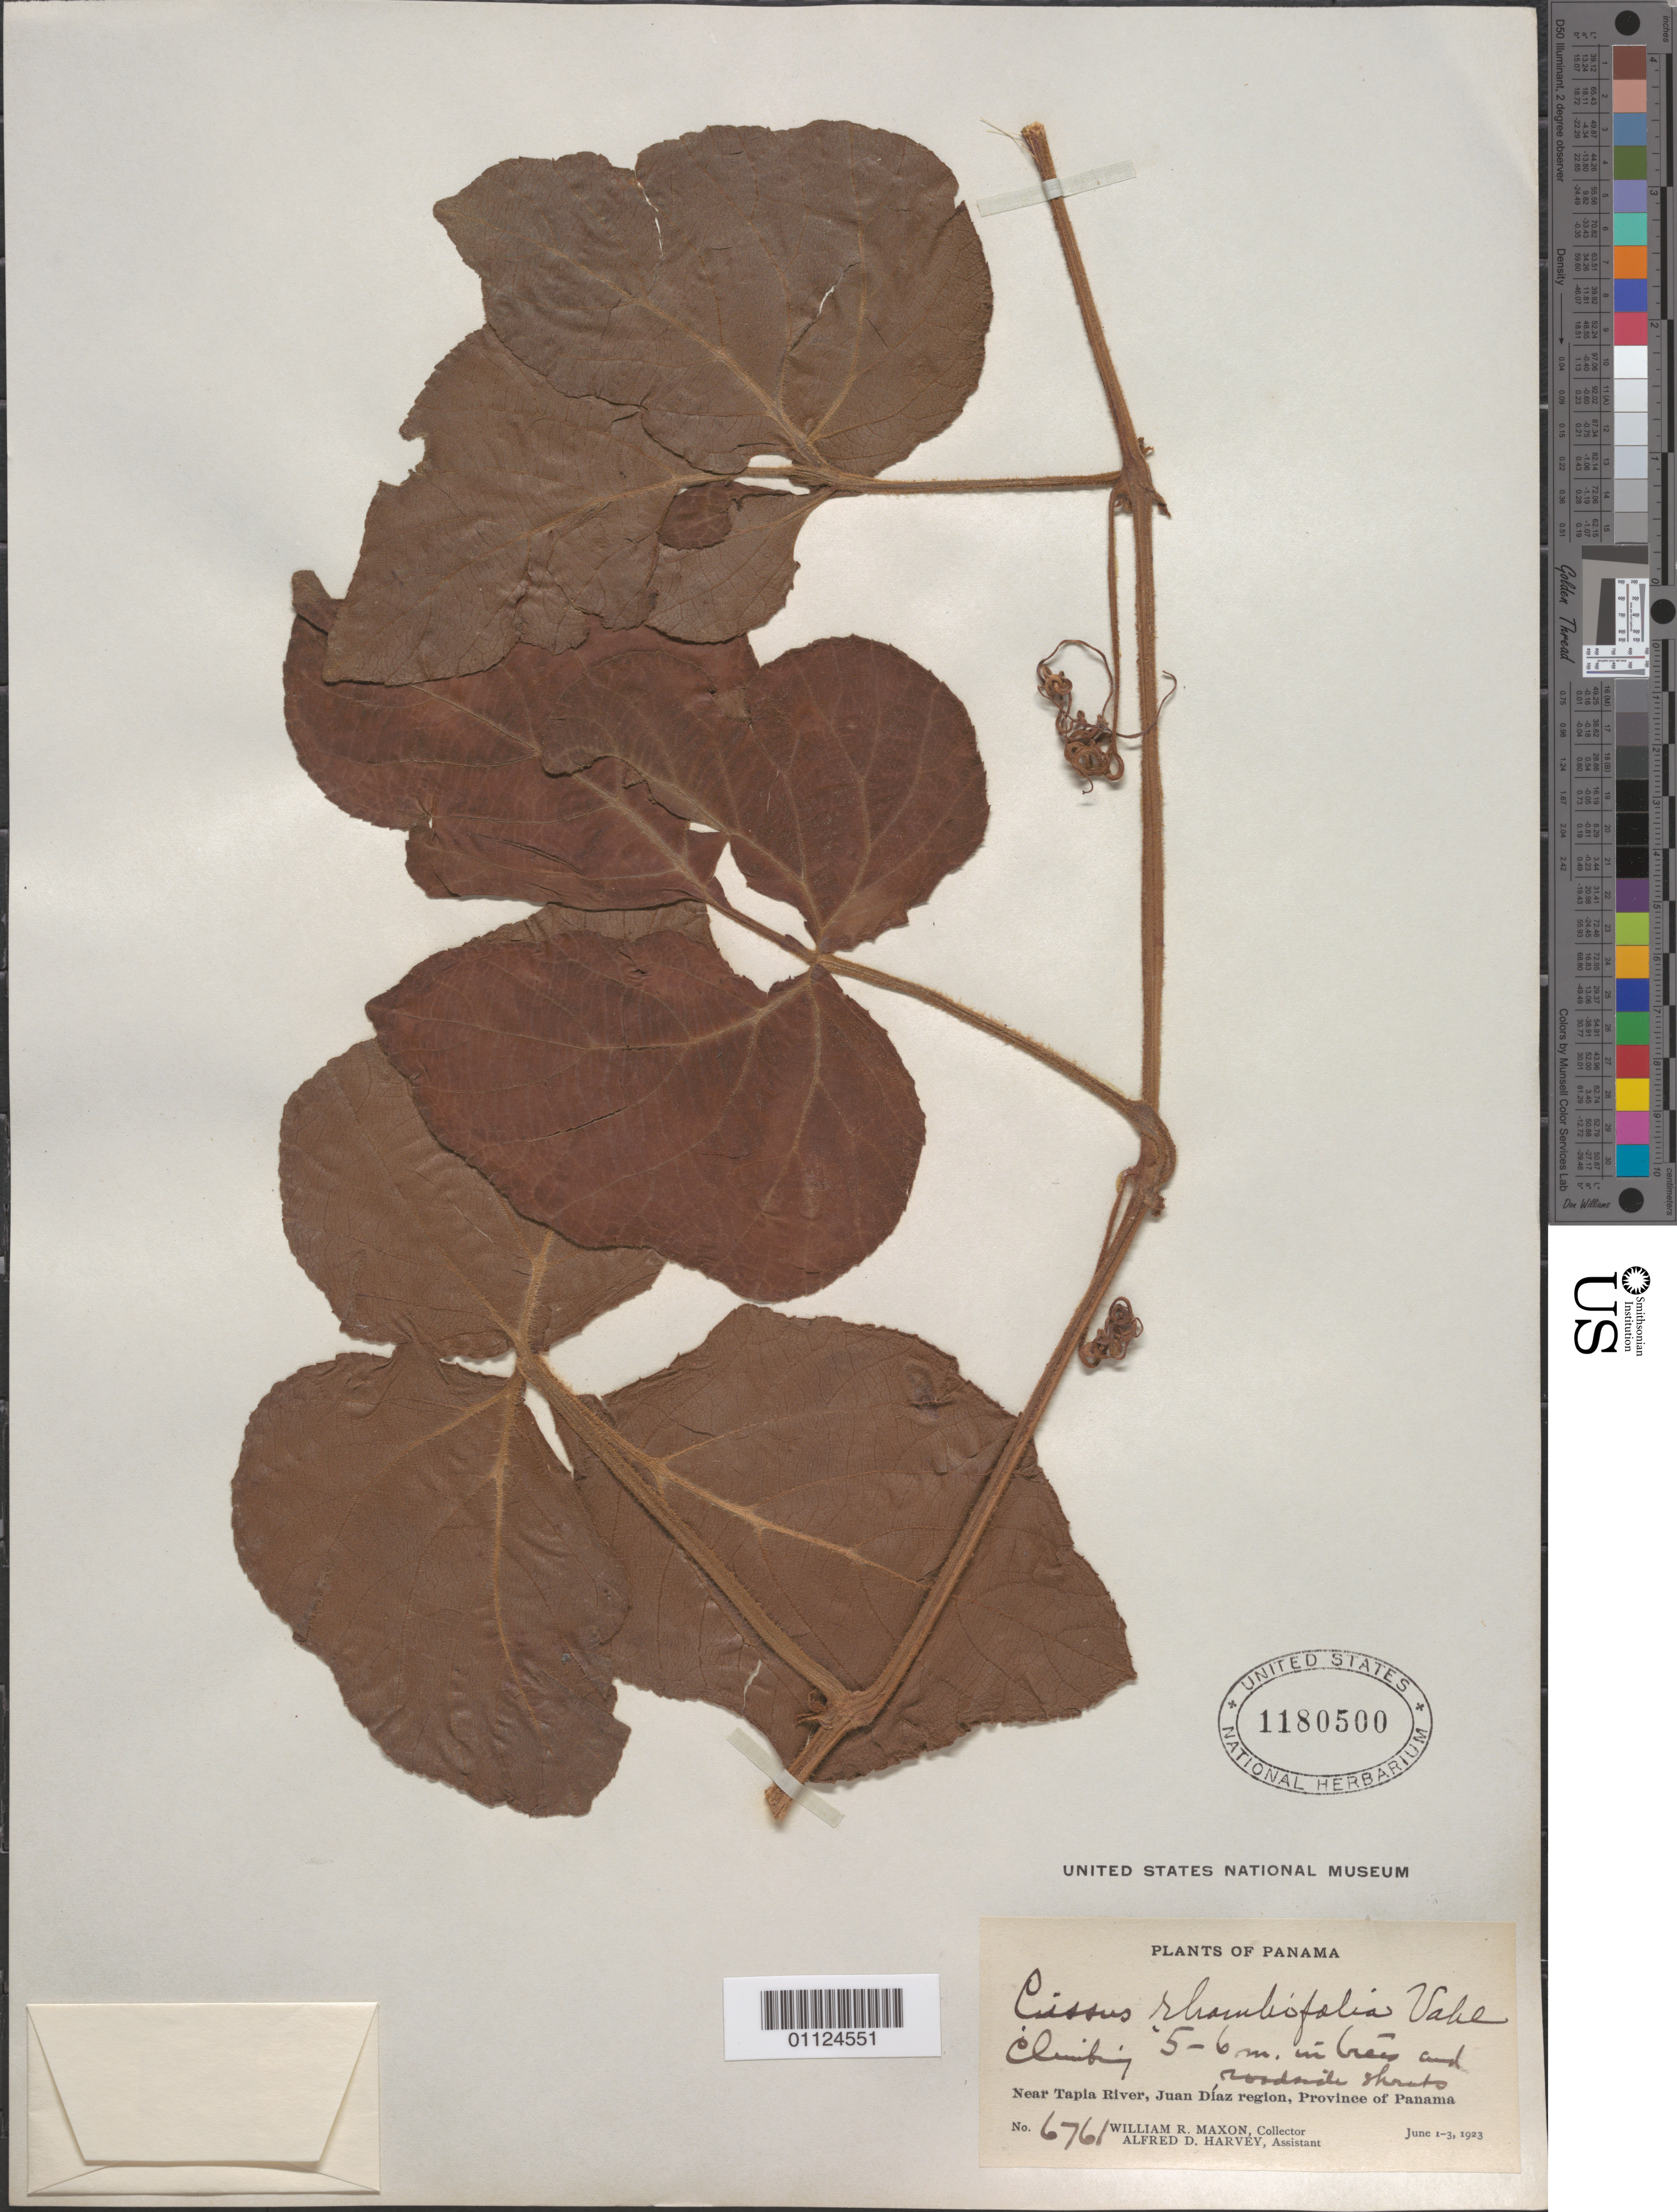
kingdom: Plantae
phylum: Tracheophyta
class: Magnoliopsida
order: Vitales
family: Vitaceae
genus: Cissus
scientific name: Cissus rhombifolia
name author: Vahl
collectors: W. R. Maxon & A. D. Harvey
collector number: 6761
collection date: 1923-06-01/1923-06-03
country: Panama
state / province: Panamá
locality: Near Tapia River, Juan Diaz region.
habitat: Climber, roadside.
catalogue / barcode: US 1180500